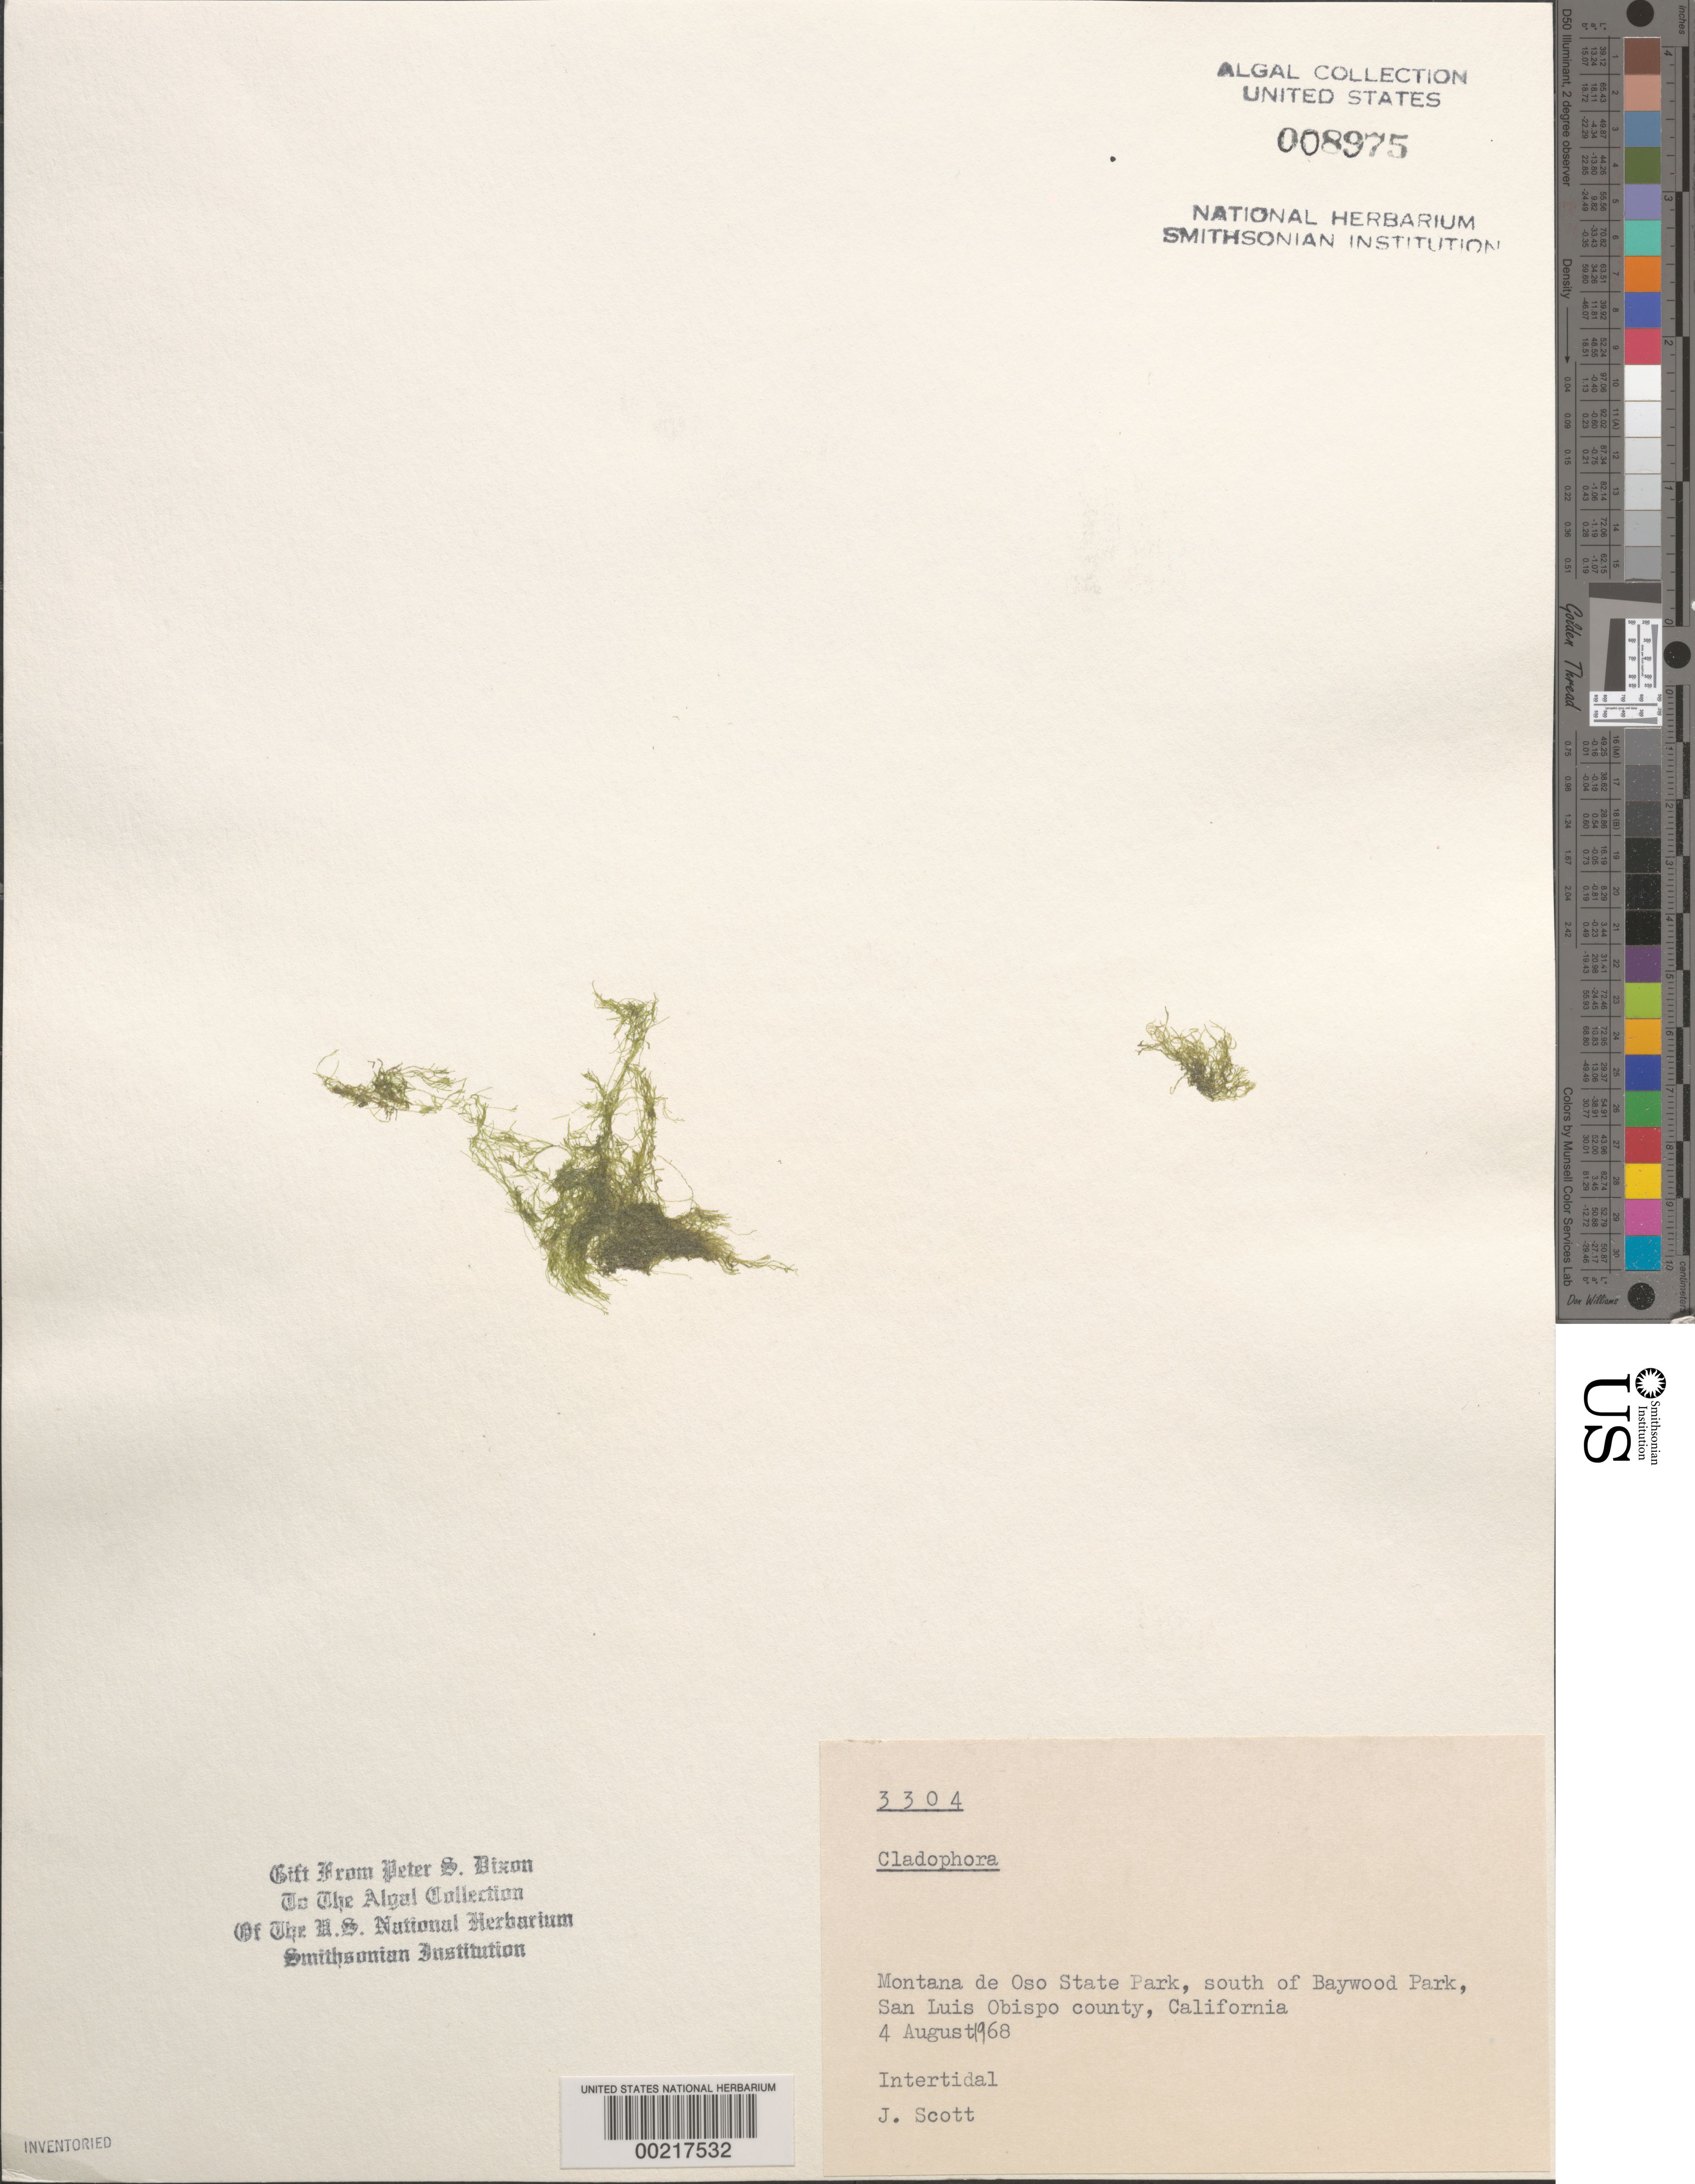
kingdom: Plantae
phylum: Chlorophyta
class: Ulvophyceae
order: Cladophorales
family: Cladophoraceae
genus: Cladophora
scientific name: Cladophora sp.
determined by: Dixon, P. S.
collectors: J. Scott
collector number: PSD 3304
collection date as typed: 04 Aug 1968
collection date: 1968-08-04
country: United States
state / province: California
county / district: San Luis Obispo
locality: Montana de Oro State Park, south of Baywood Park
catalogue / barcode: US 8975